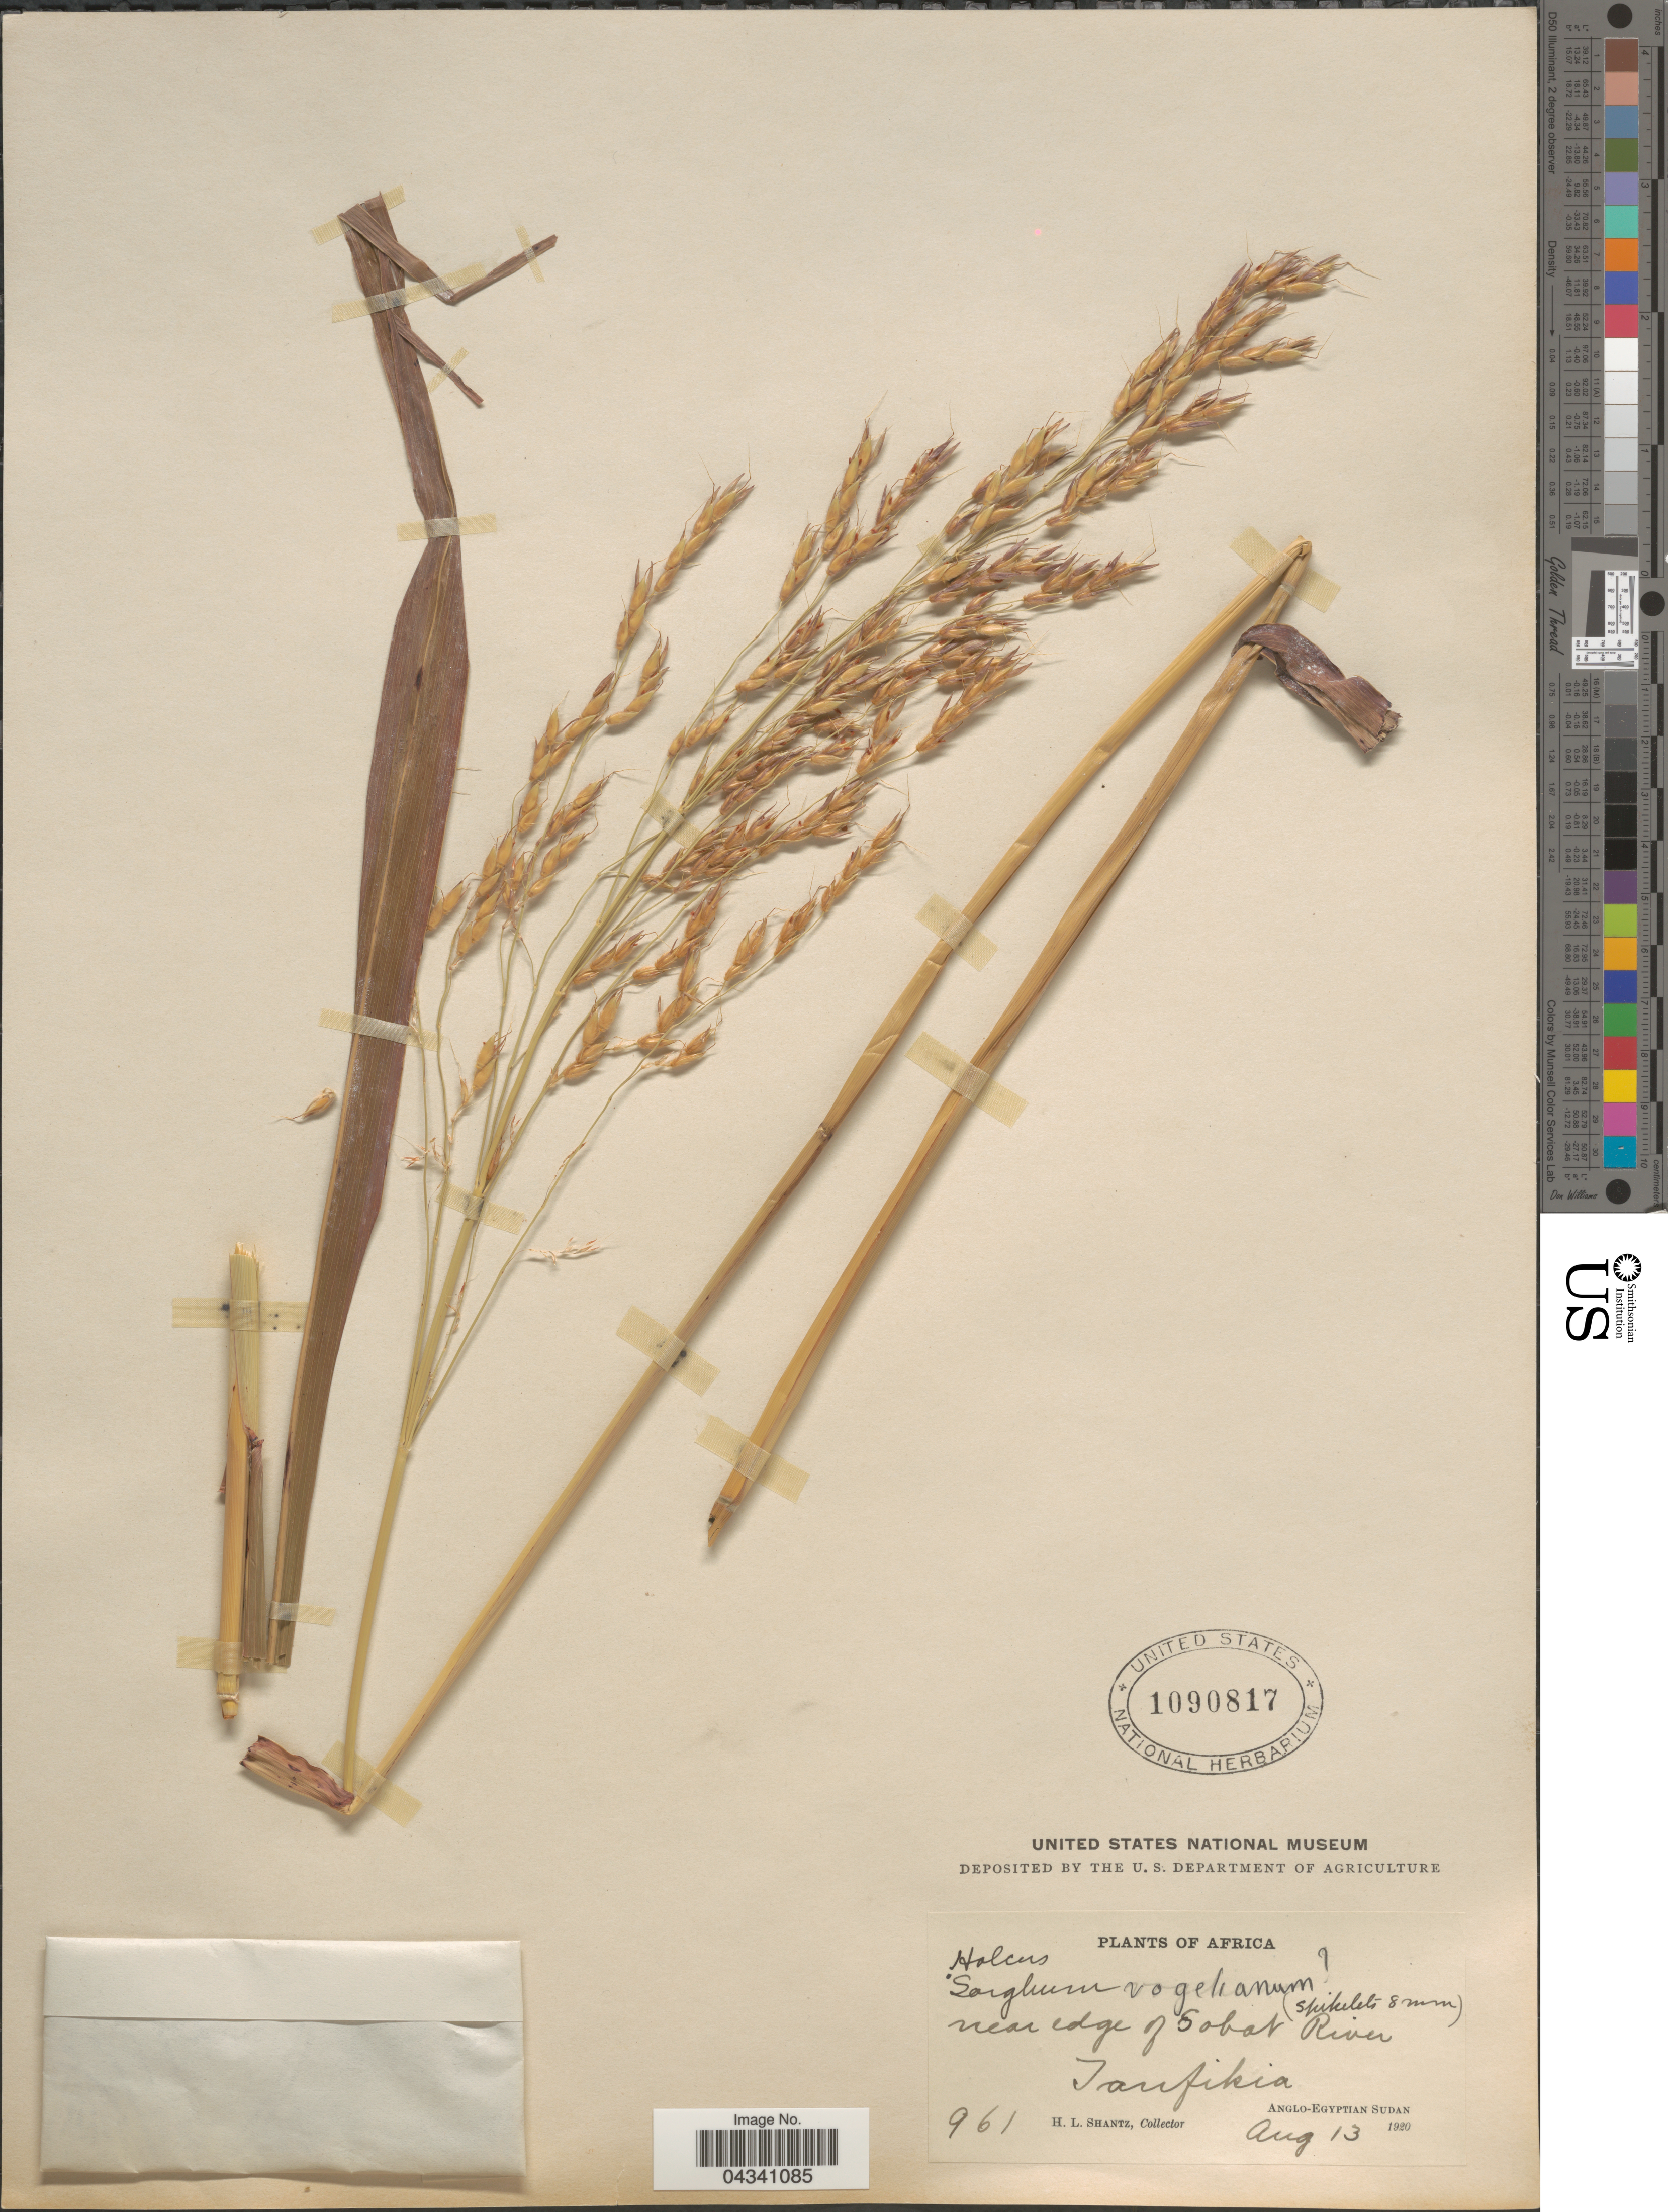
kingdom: Plantae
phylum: Tracheophyta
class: Liliopsida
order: Poales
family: Poaceae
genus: Sorghum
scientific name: Sorghum arundinaceum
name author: (Desv.) Stapf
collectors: H. Shantz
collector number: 961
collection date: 1920-08-13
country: Sudan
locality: Near edge of Sobat River. Tanfikia. Anglo-Egyptian Sudan.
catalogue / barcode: US 1090817